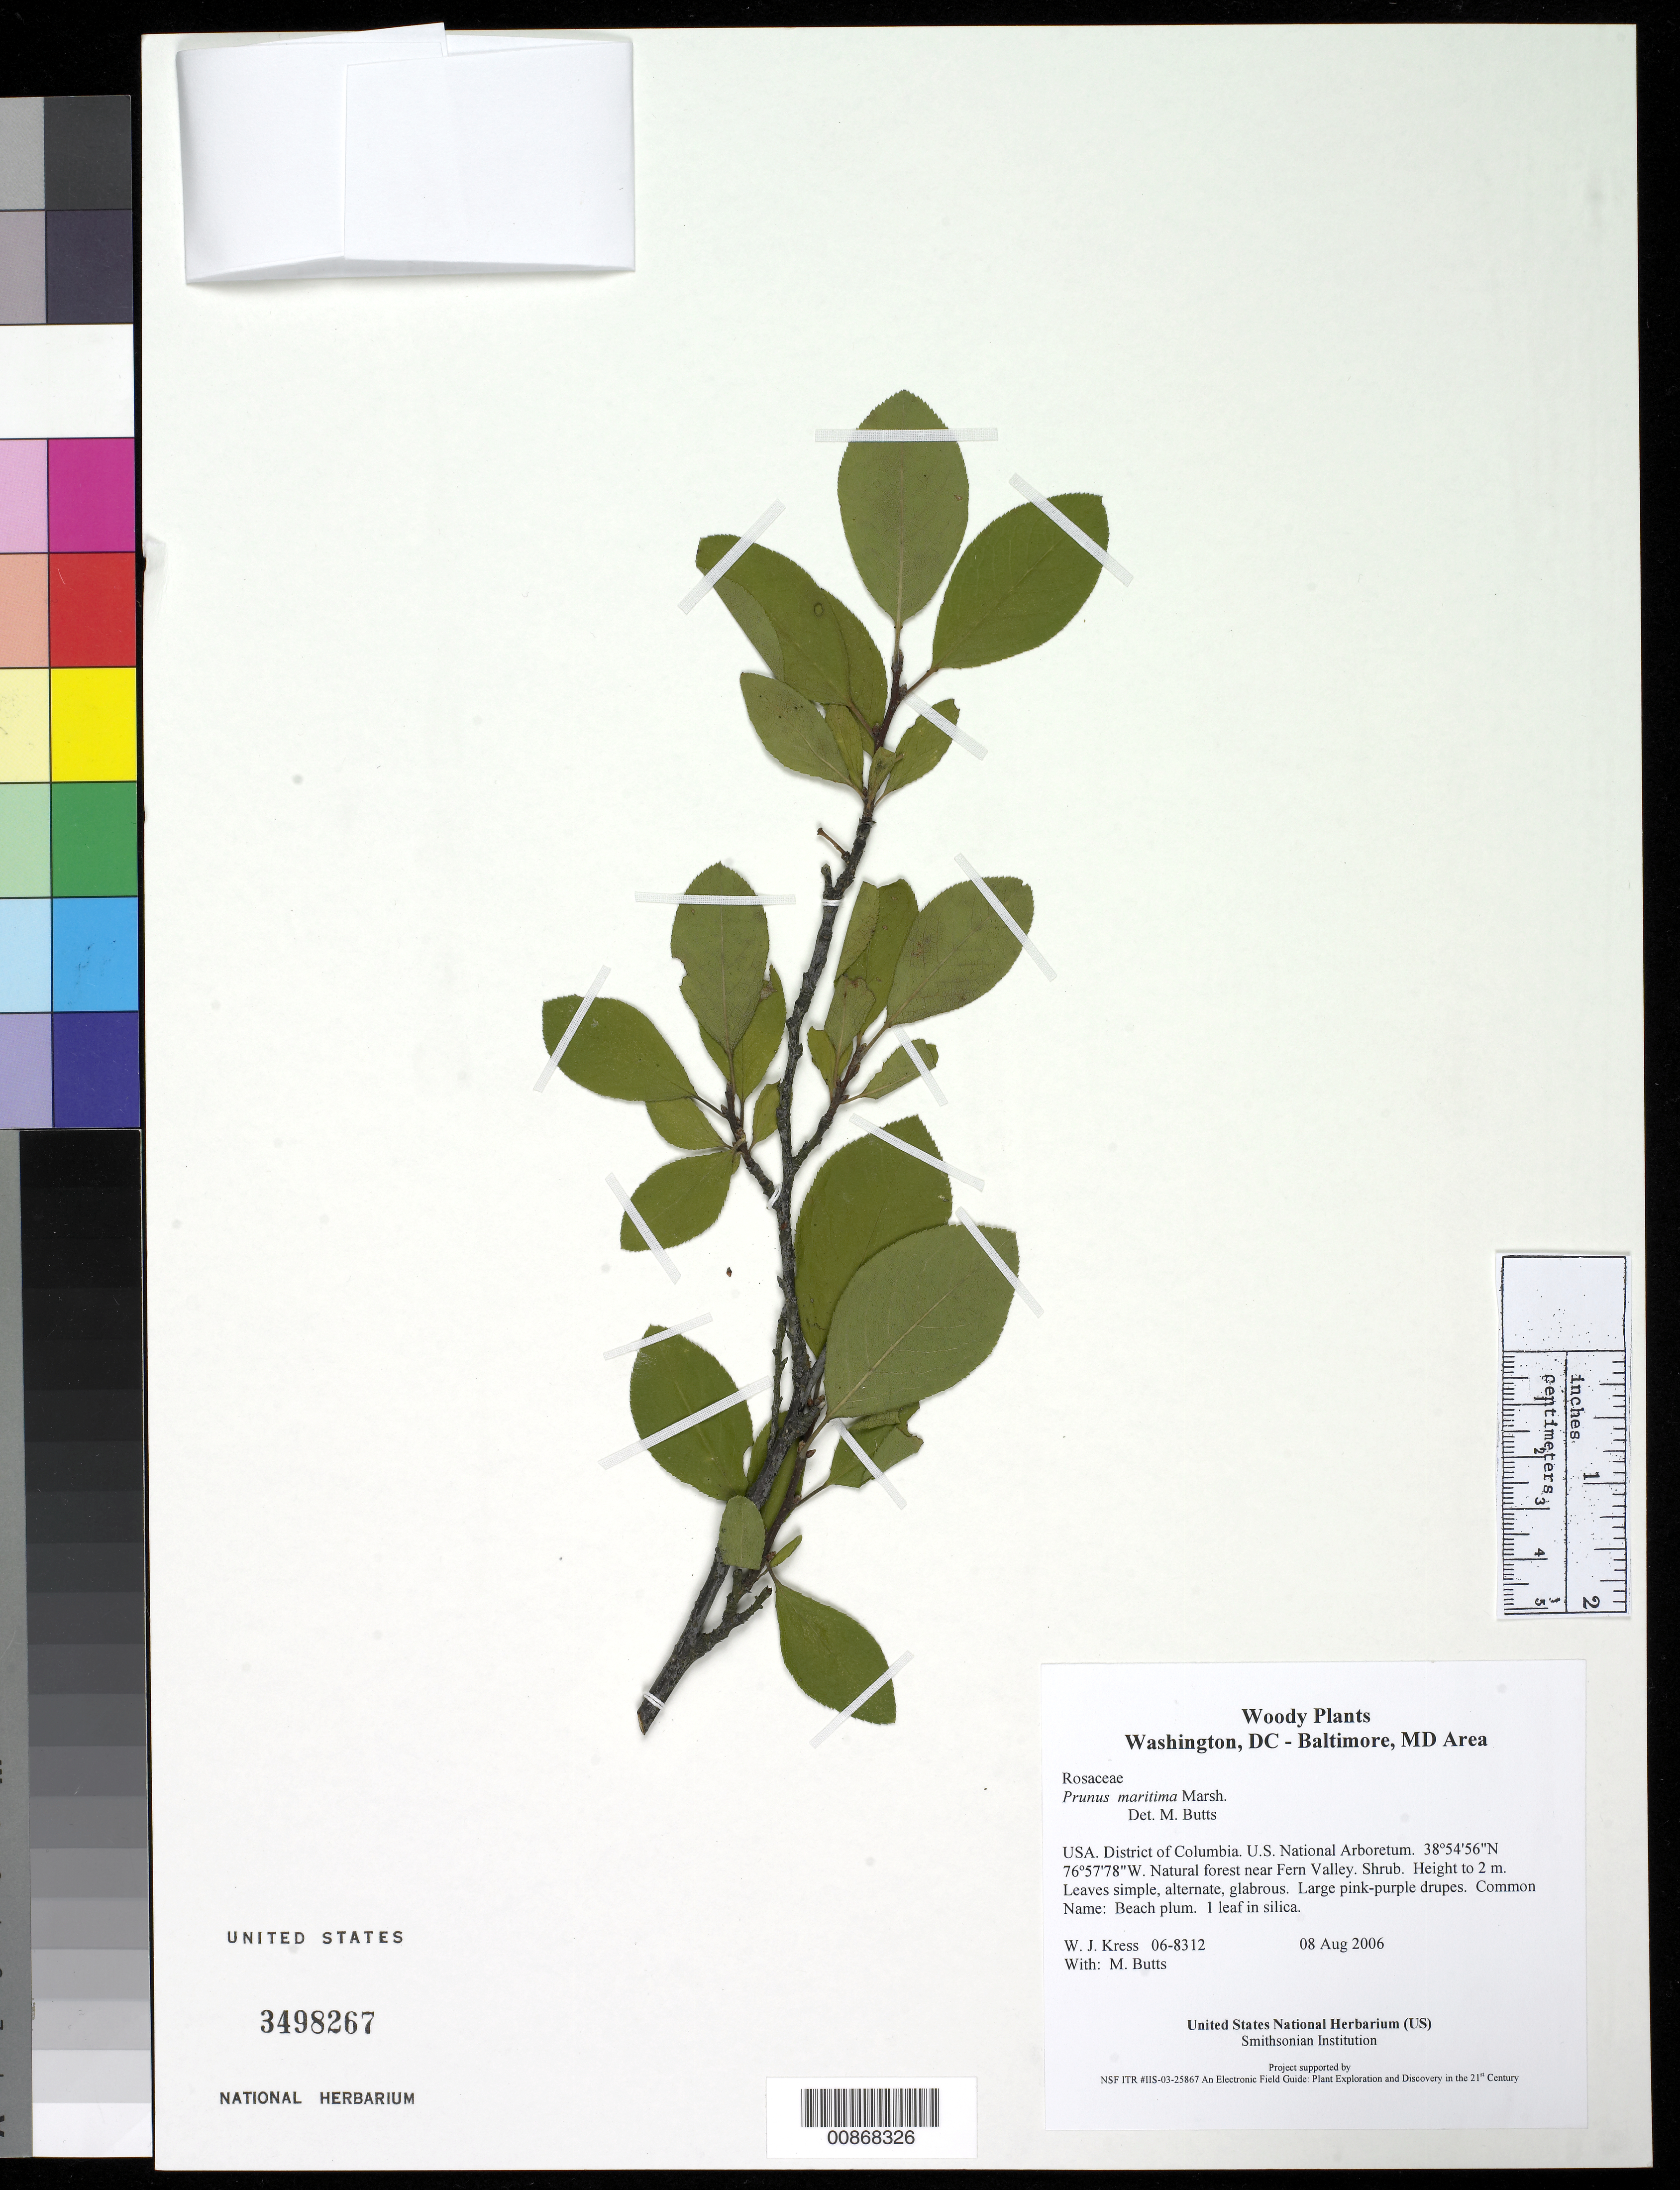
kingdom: Plantae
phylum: Tracheophyta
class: Magnoliopsida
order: Rosales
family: Rosaceae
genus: Prunus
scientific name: Prunus maritima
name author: Marshall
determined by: Butts, M. B.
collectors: W. J. Kress & M. B. Butts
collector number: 06-8312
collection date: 2006-08-08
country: United States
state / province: District of Columbia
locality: U.S. National Arboretum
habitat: Natural forest near Fern Valley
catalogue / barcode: US 3498267